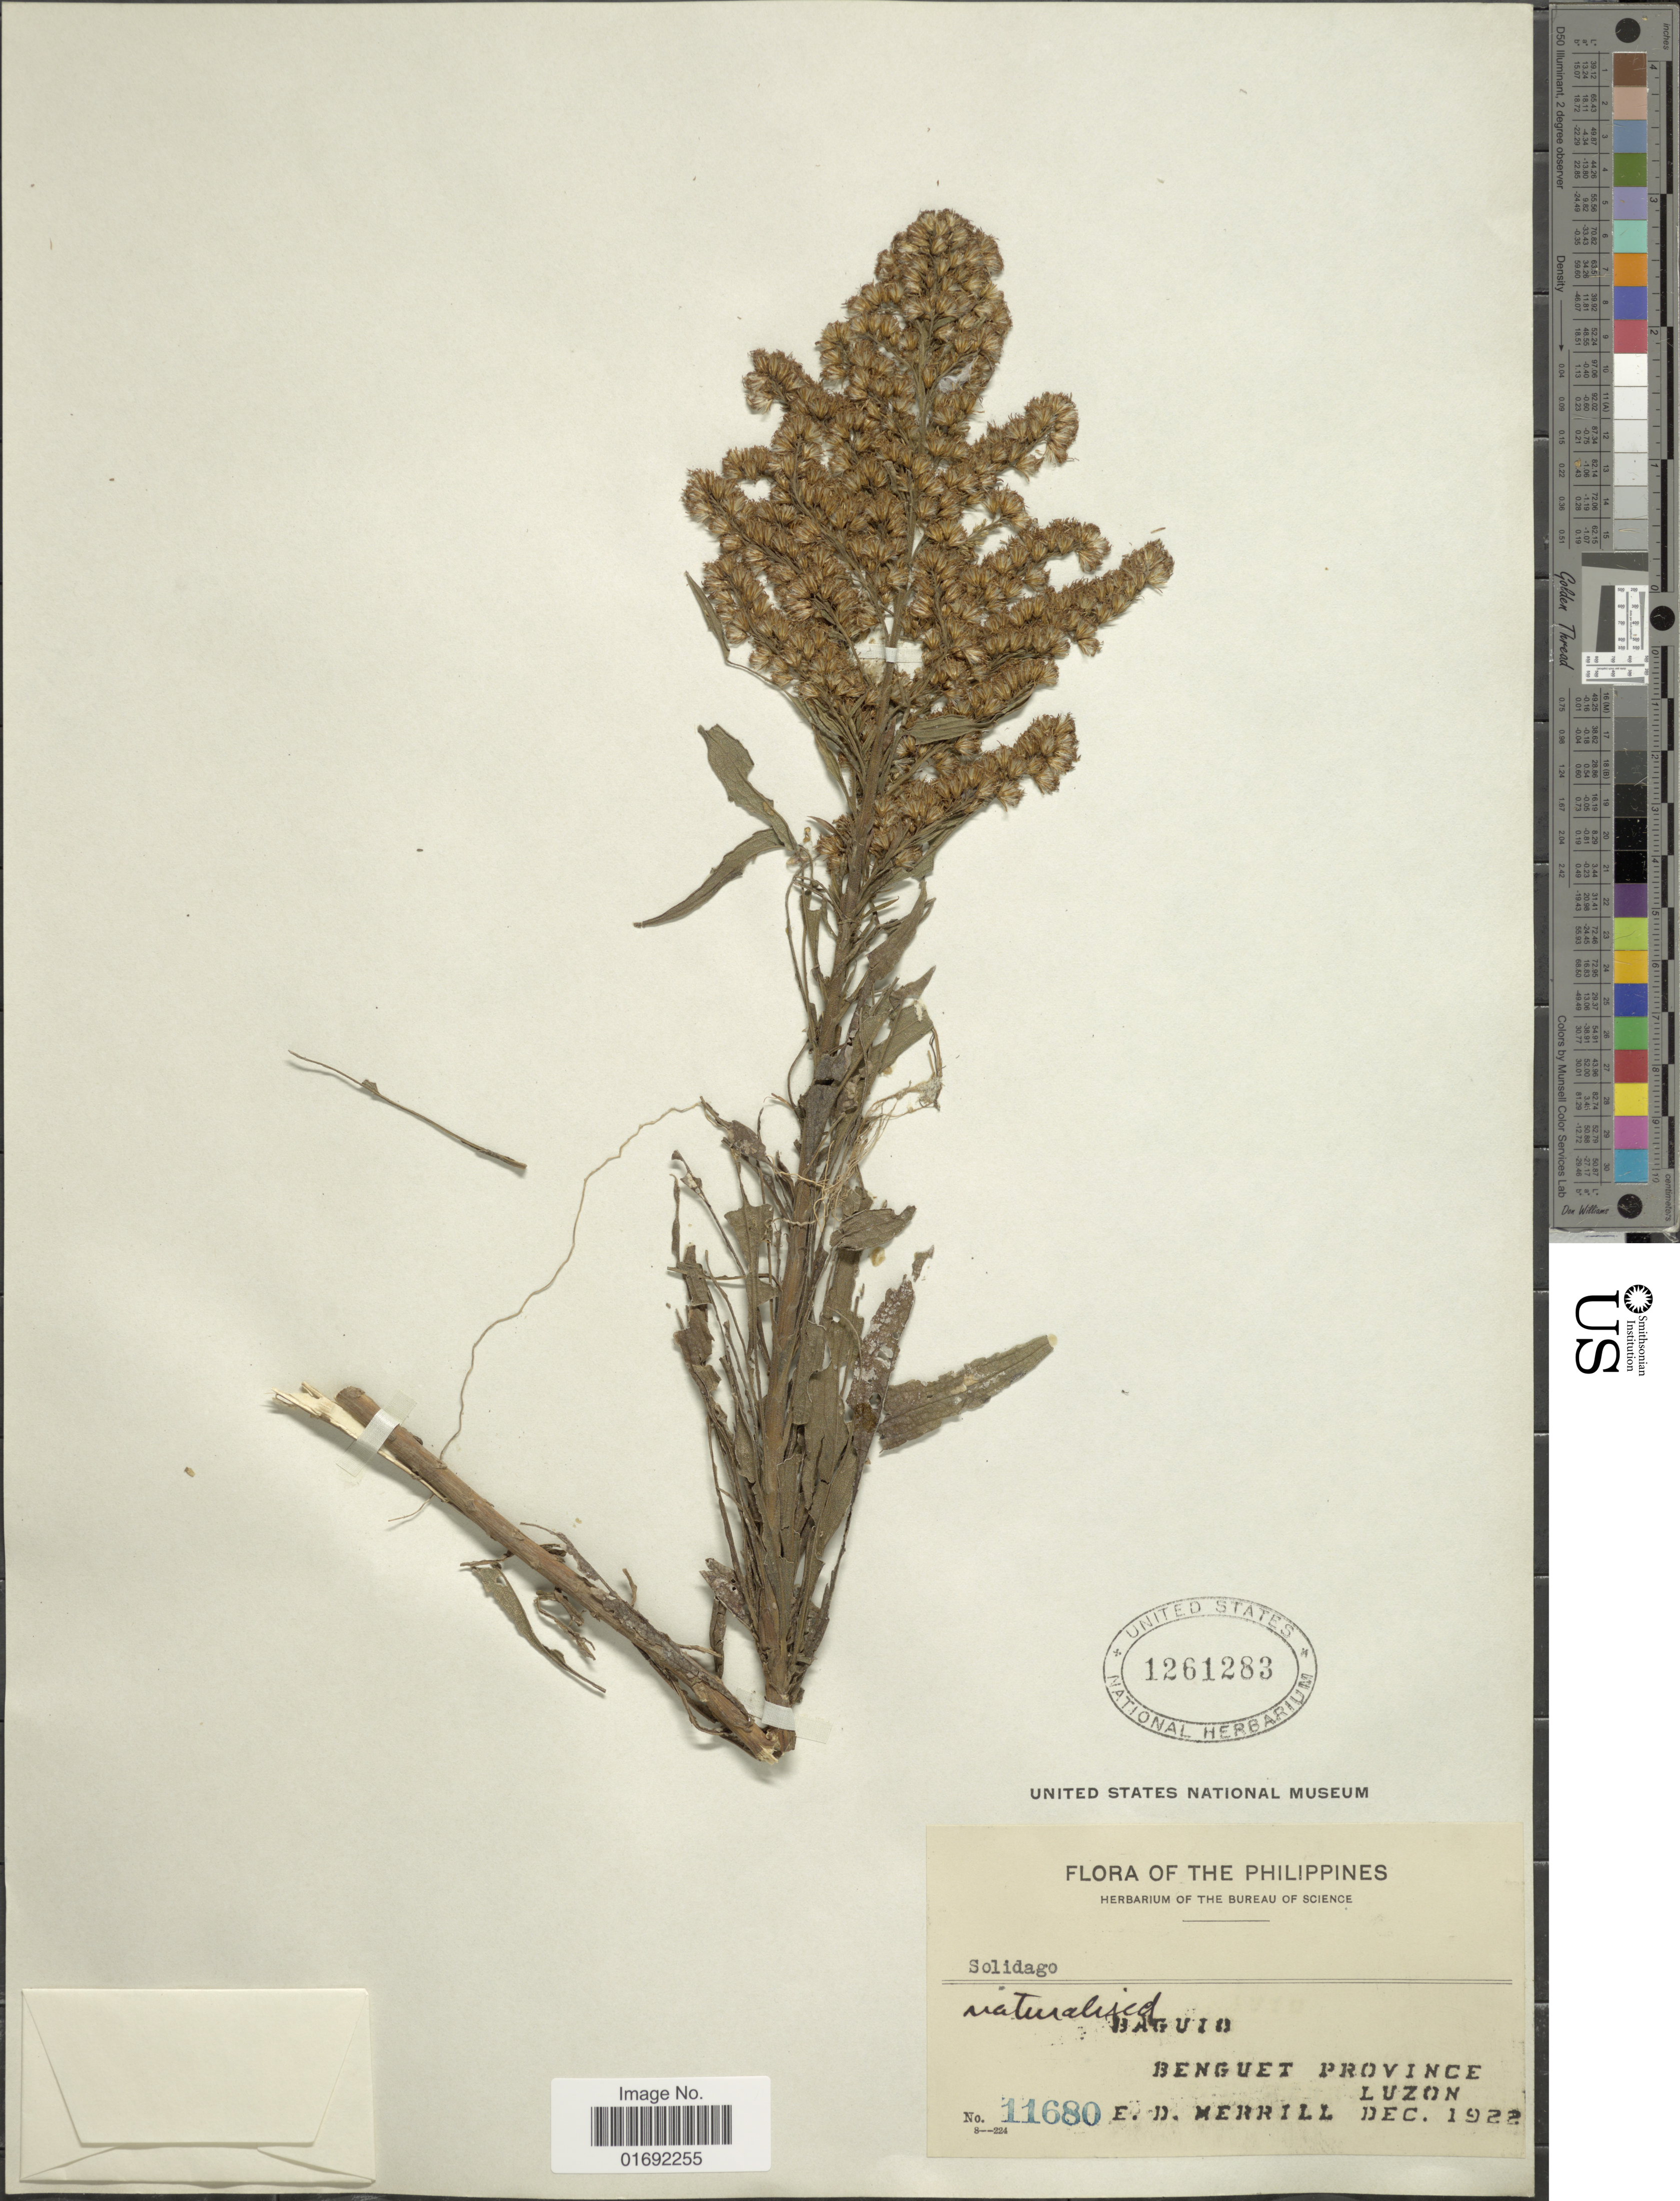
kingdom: Plantae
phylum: Tracheophyta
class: Magnoliopsida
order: Asterales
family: Asteraceae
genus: Solidago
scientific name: Solidago virgaurea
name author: L.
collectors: E. D. Merrill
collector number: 11680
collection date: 1922-12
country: Philippines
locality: Baguio, Benguet Province, Luzon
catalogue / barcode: US 1261283